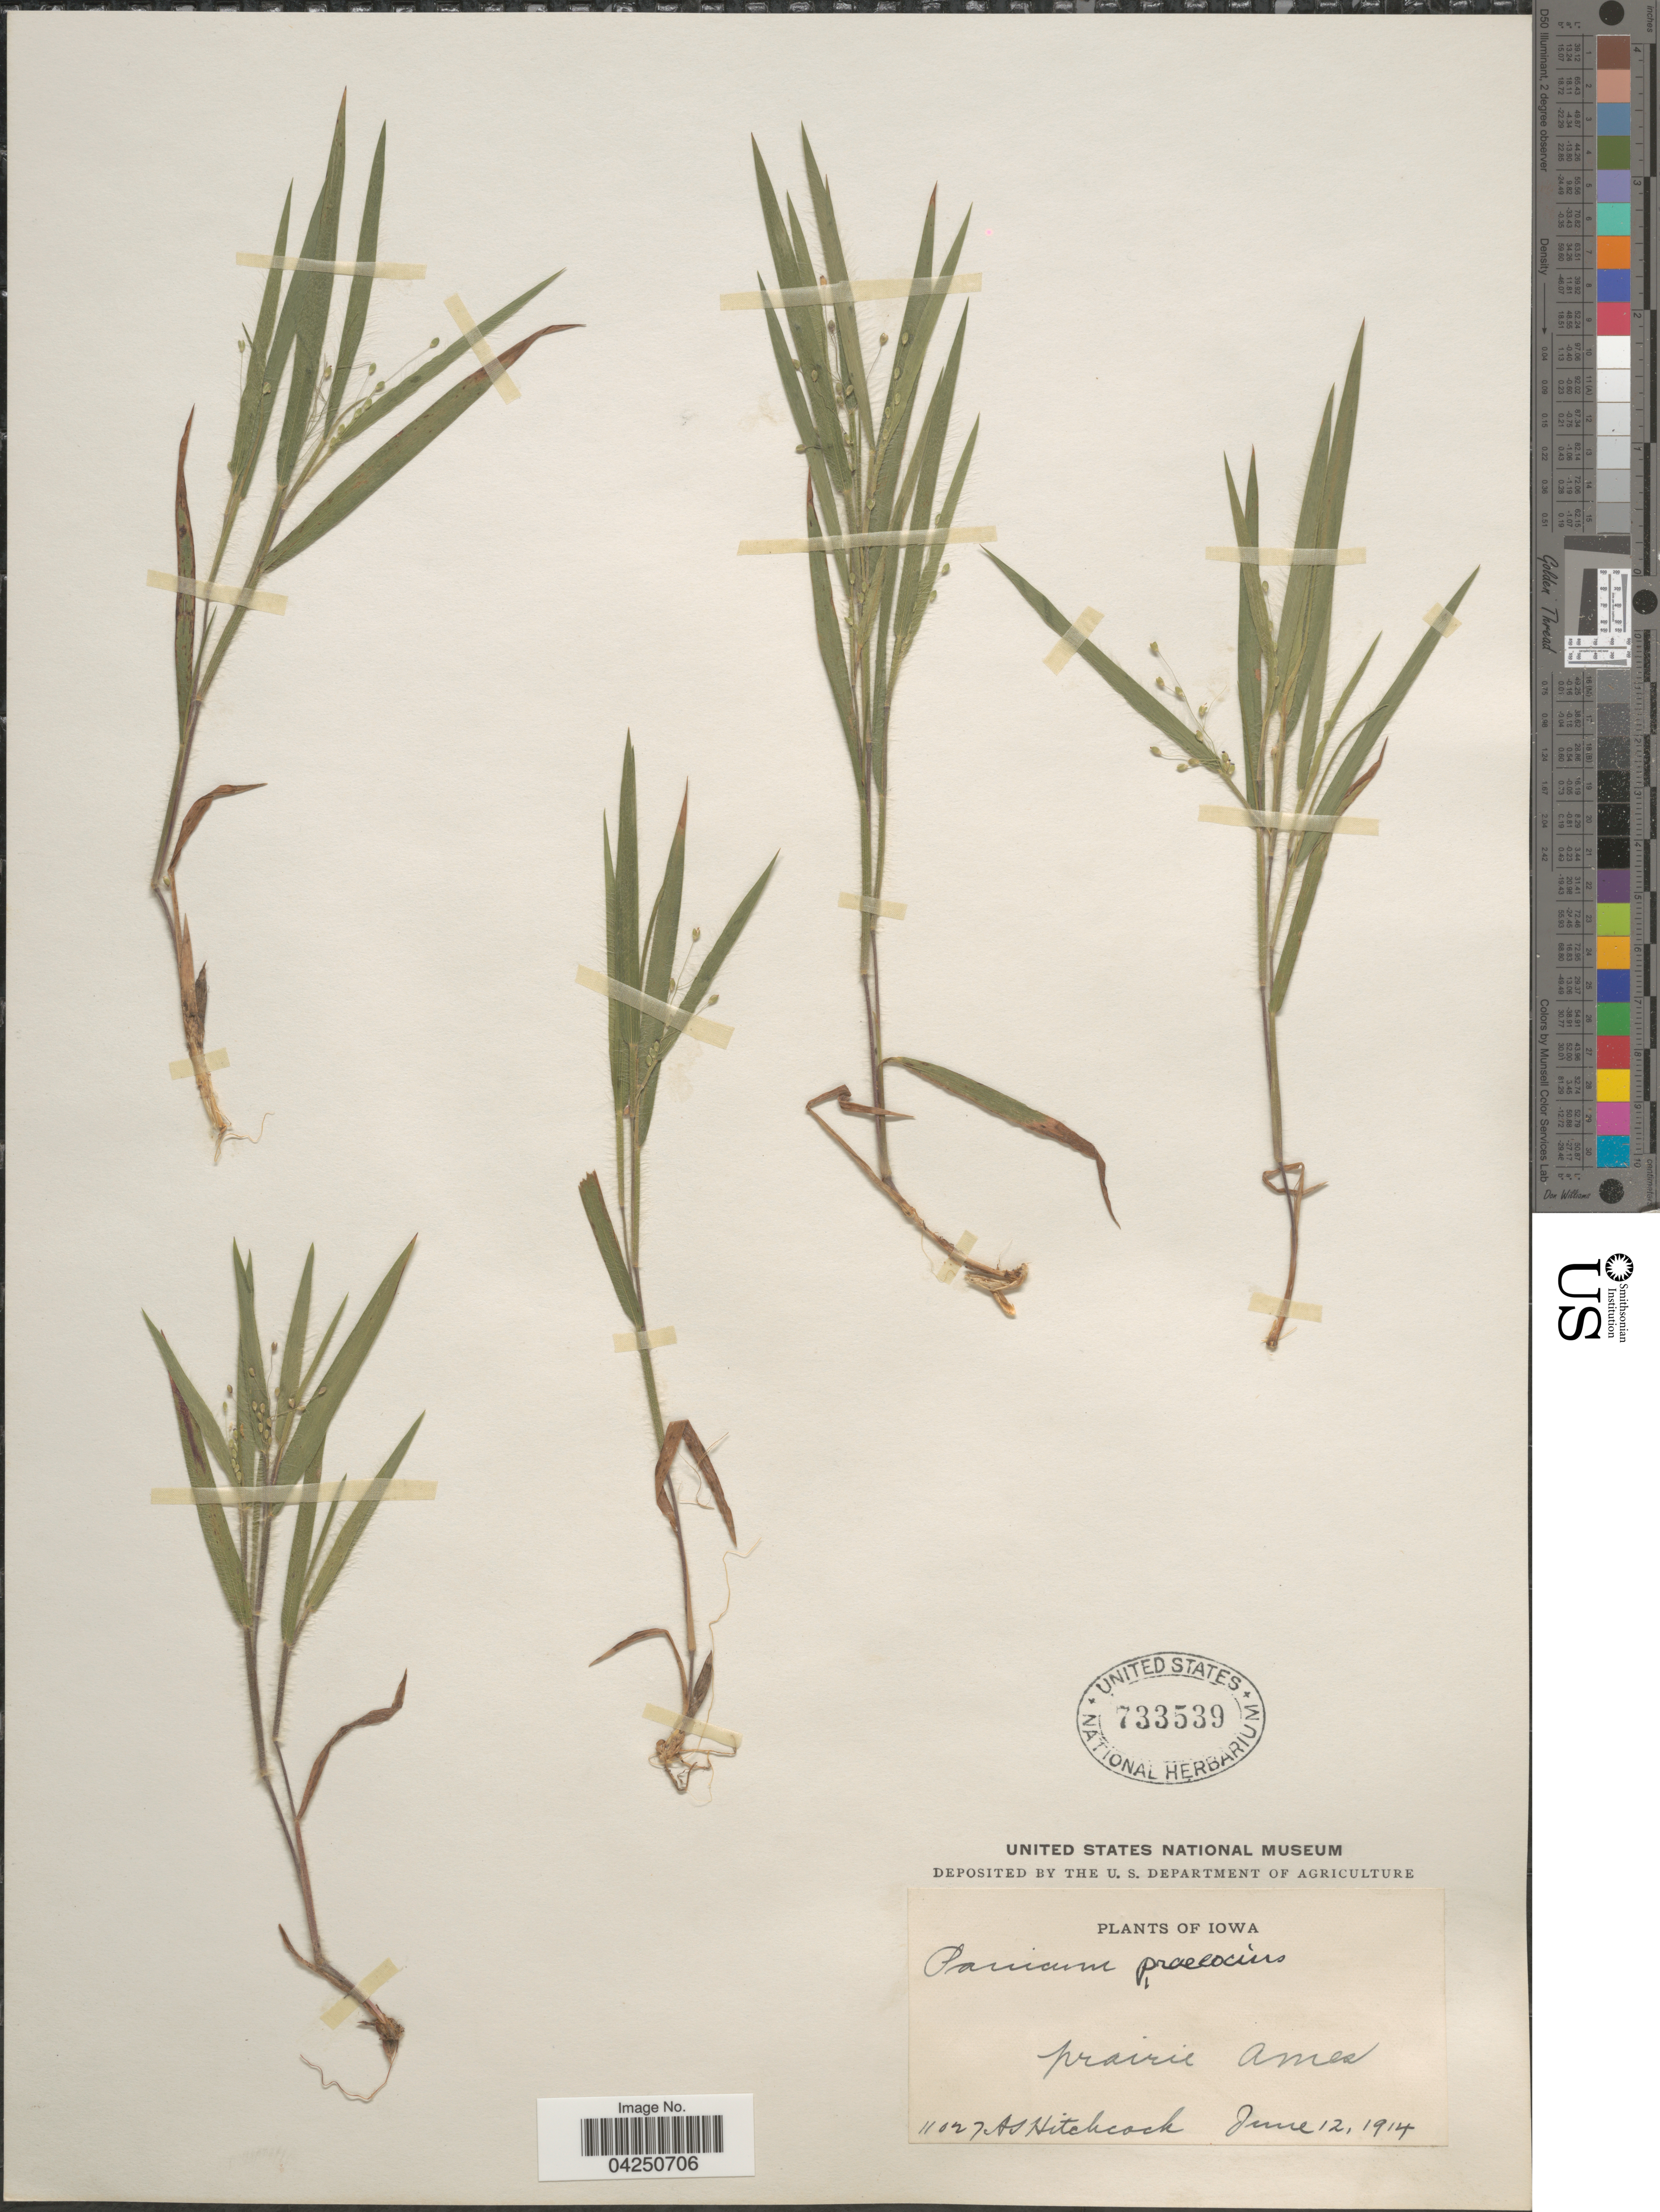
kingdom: Plantae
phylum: Tracheophyta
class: Liliopsida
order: Poales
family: Poaceae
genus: Dichanthelium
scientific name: Dichanthelium acuminatum var. acuminatum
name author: (Sw.) Gould & C.A. Clark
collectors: A. S. Hitchcock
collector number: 11027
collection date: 1914-06-12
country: United States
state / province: Iowa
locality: Prairie. Ames.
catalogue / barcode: US 733539